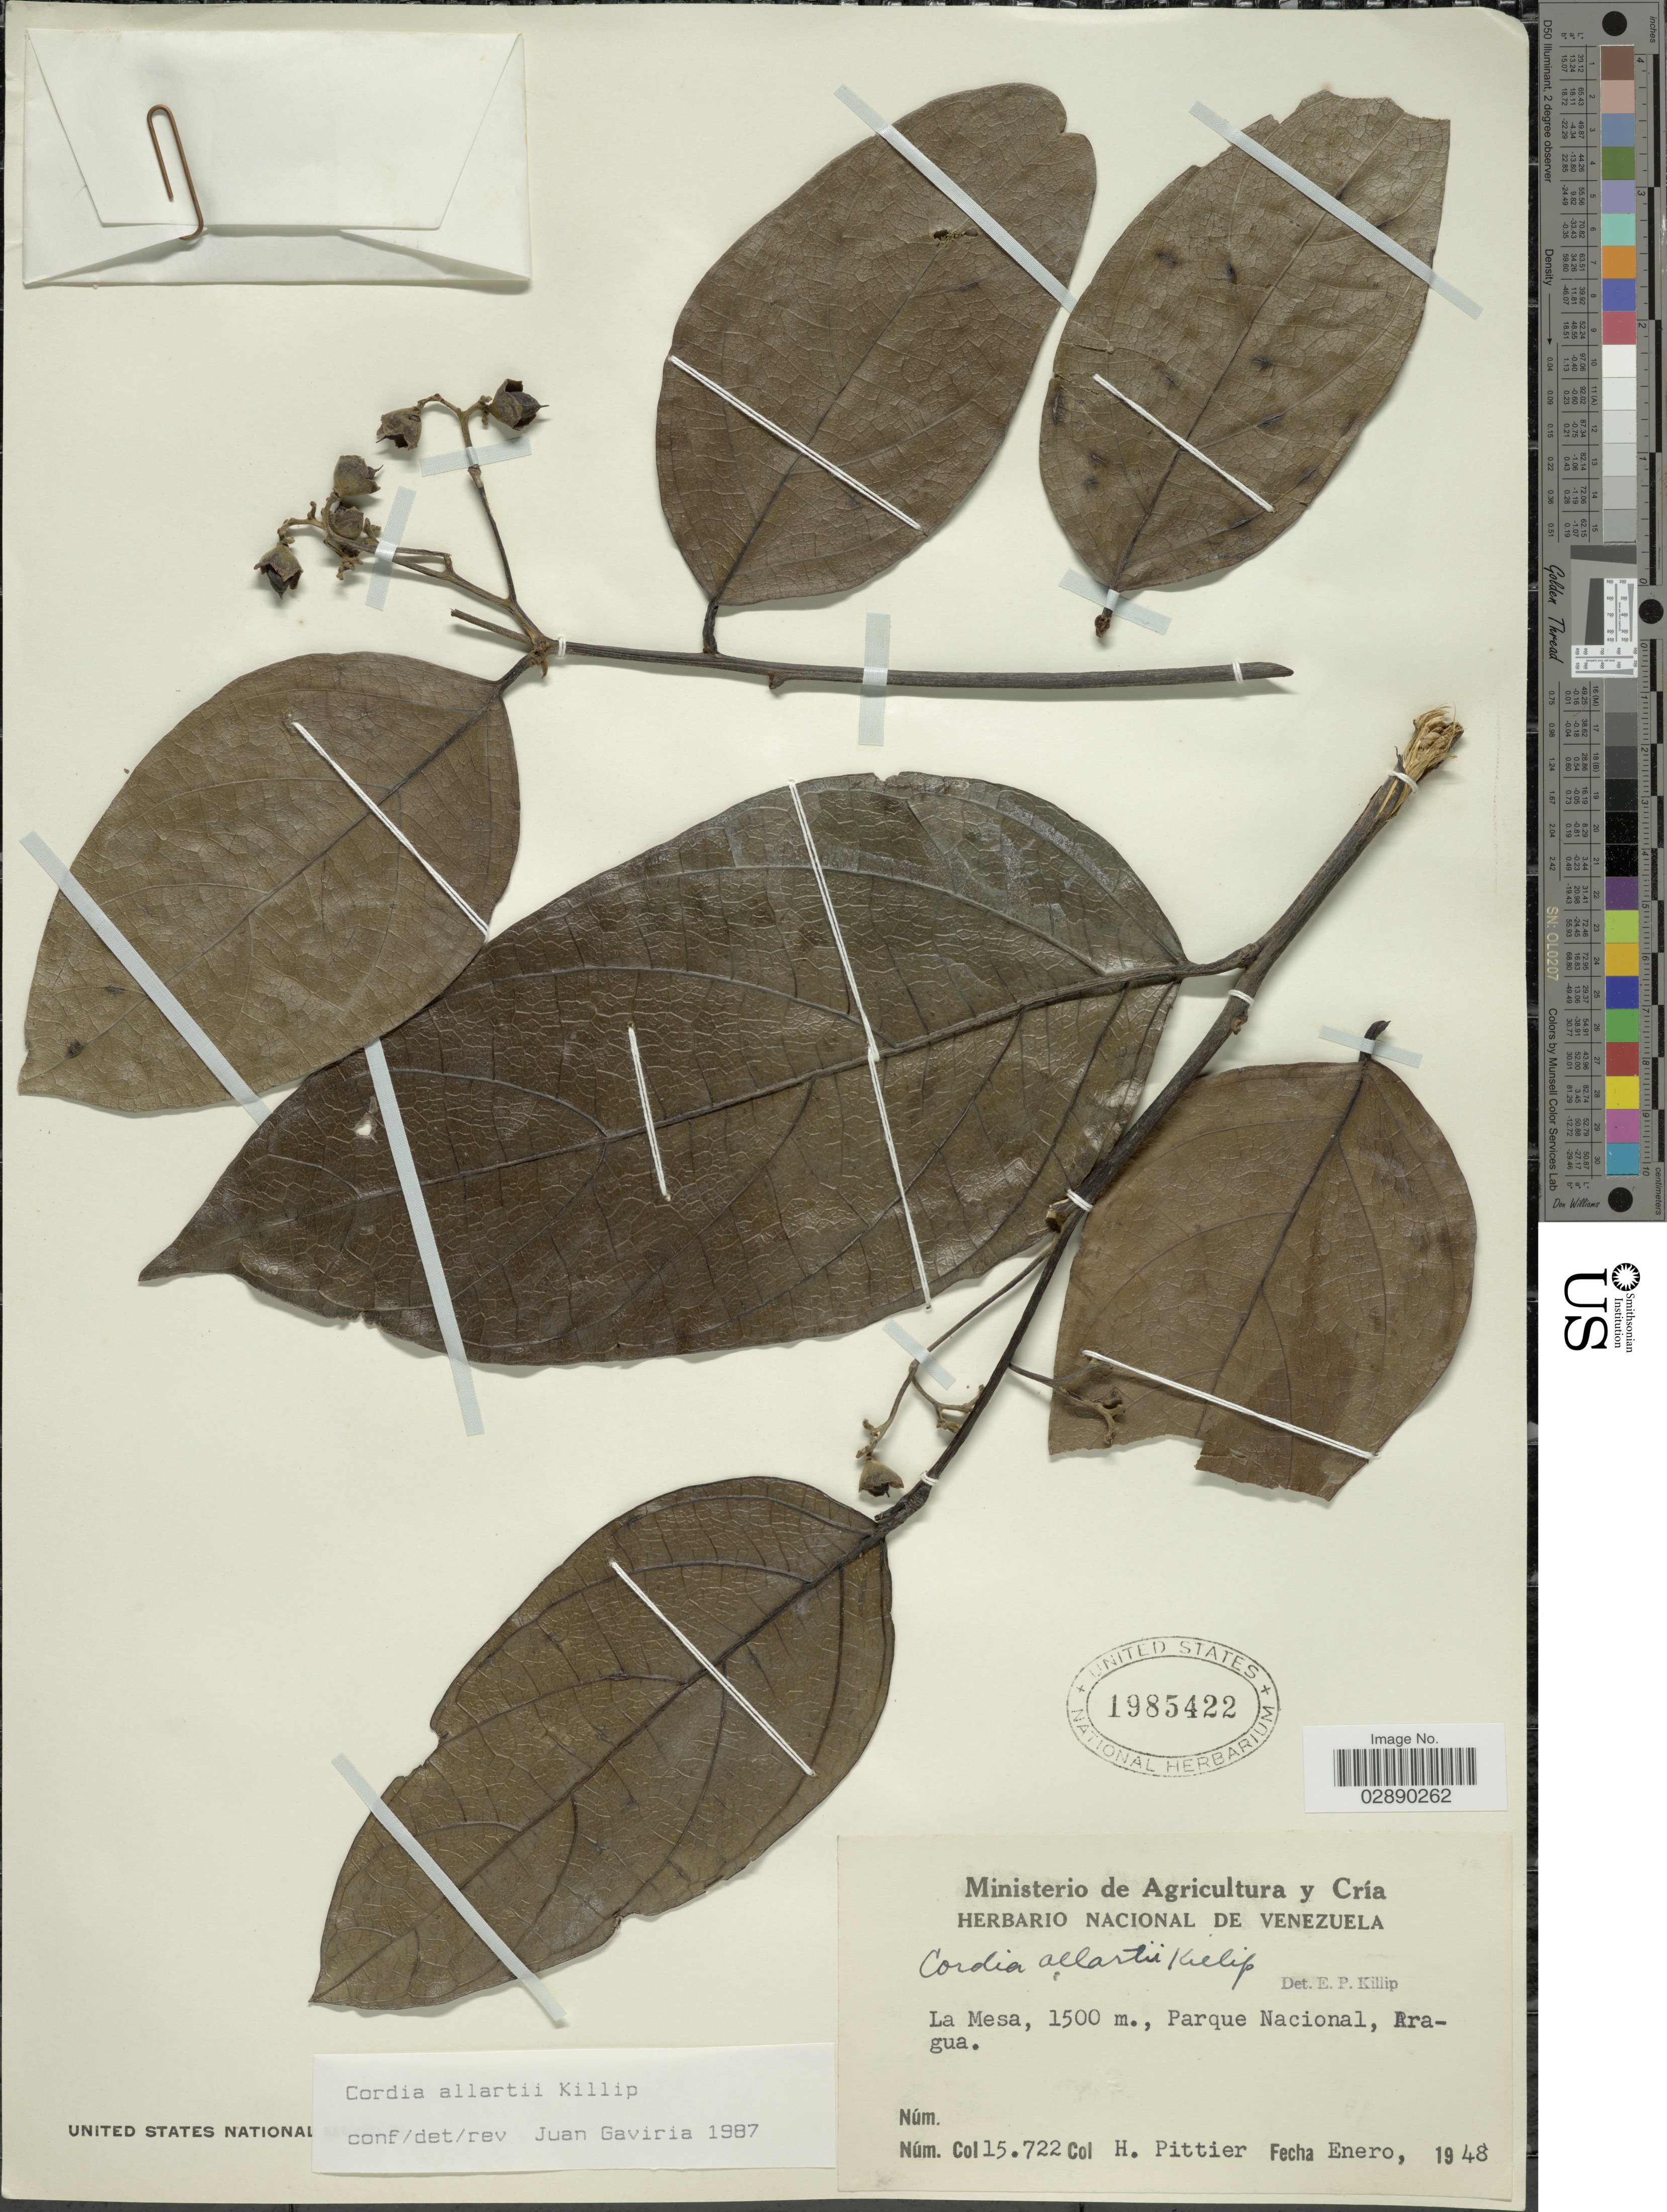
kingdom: Plantae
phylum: Tracheophyta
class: Magnoliopsida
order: Boraginales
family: Cordiaceae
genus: Cordia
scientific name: Cordia allartii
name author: Killip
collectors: H. F. Pittier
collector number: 15722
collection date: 1948-01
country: Venezuela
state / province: Aragua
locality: La Mesa, Parque Nacional.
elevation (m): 1500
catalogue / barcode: US 1985422